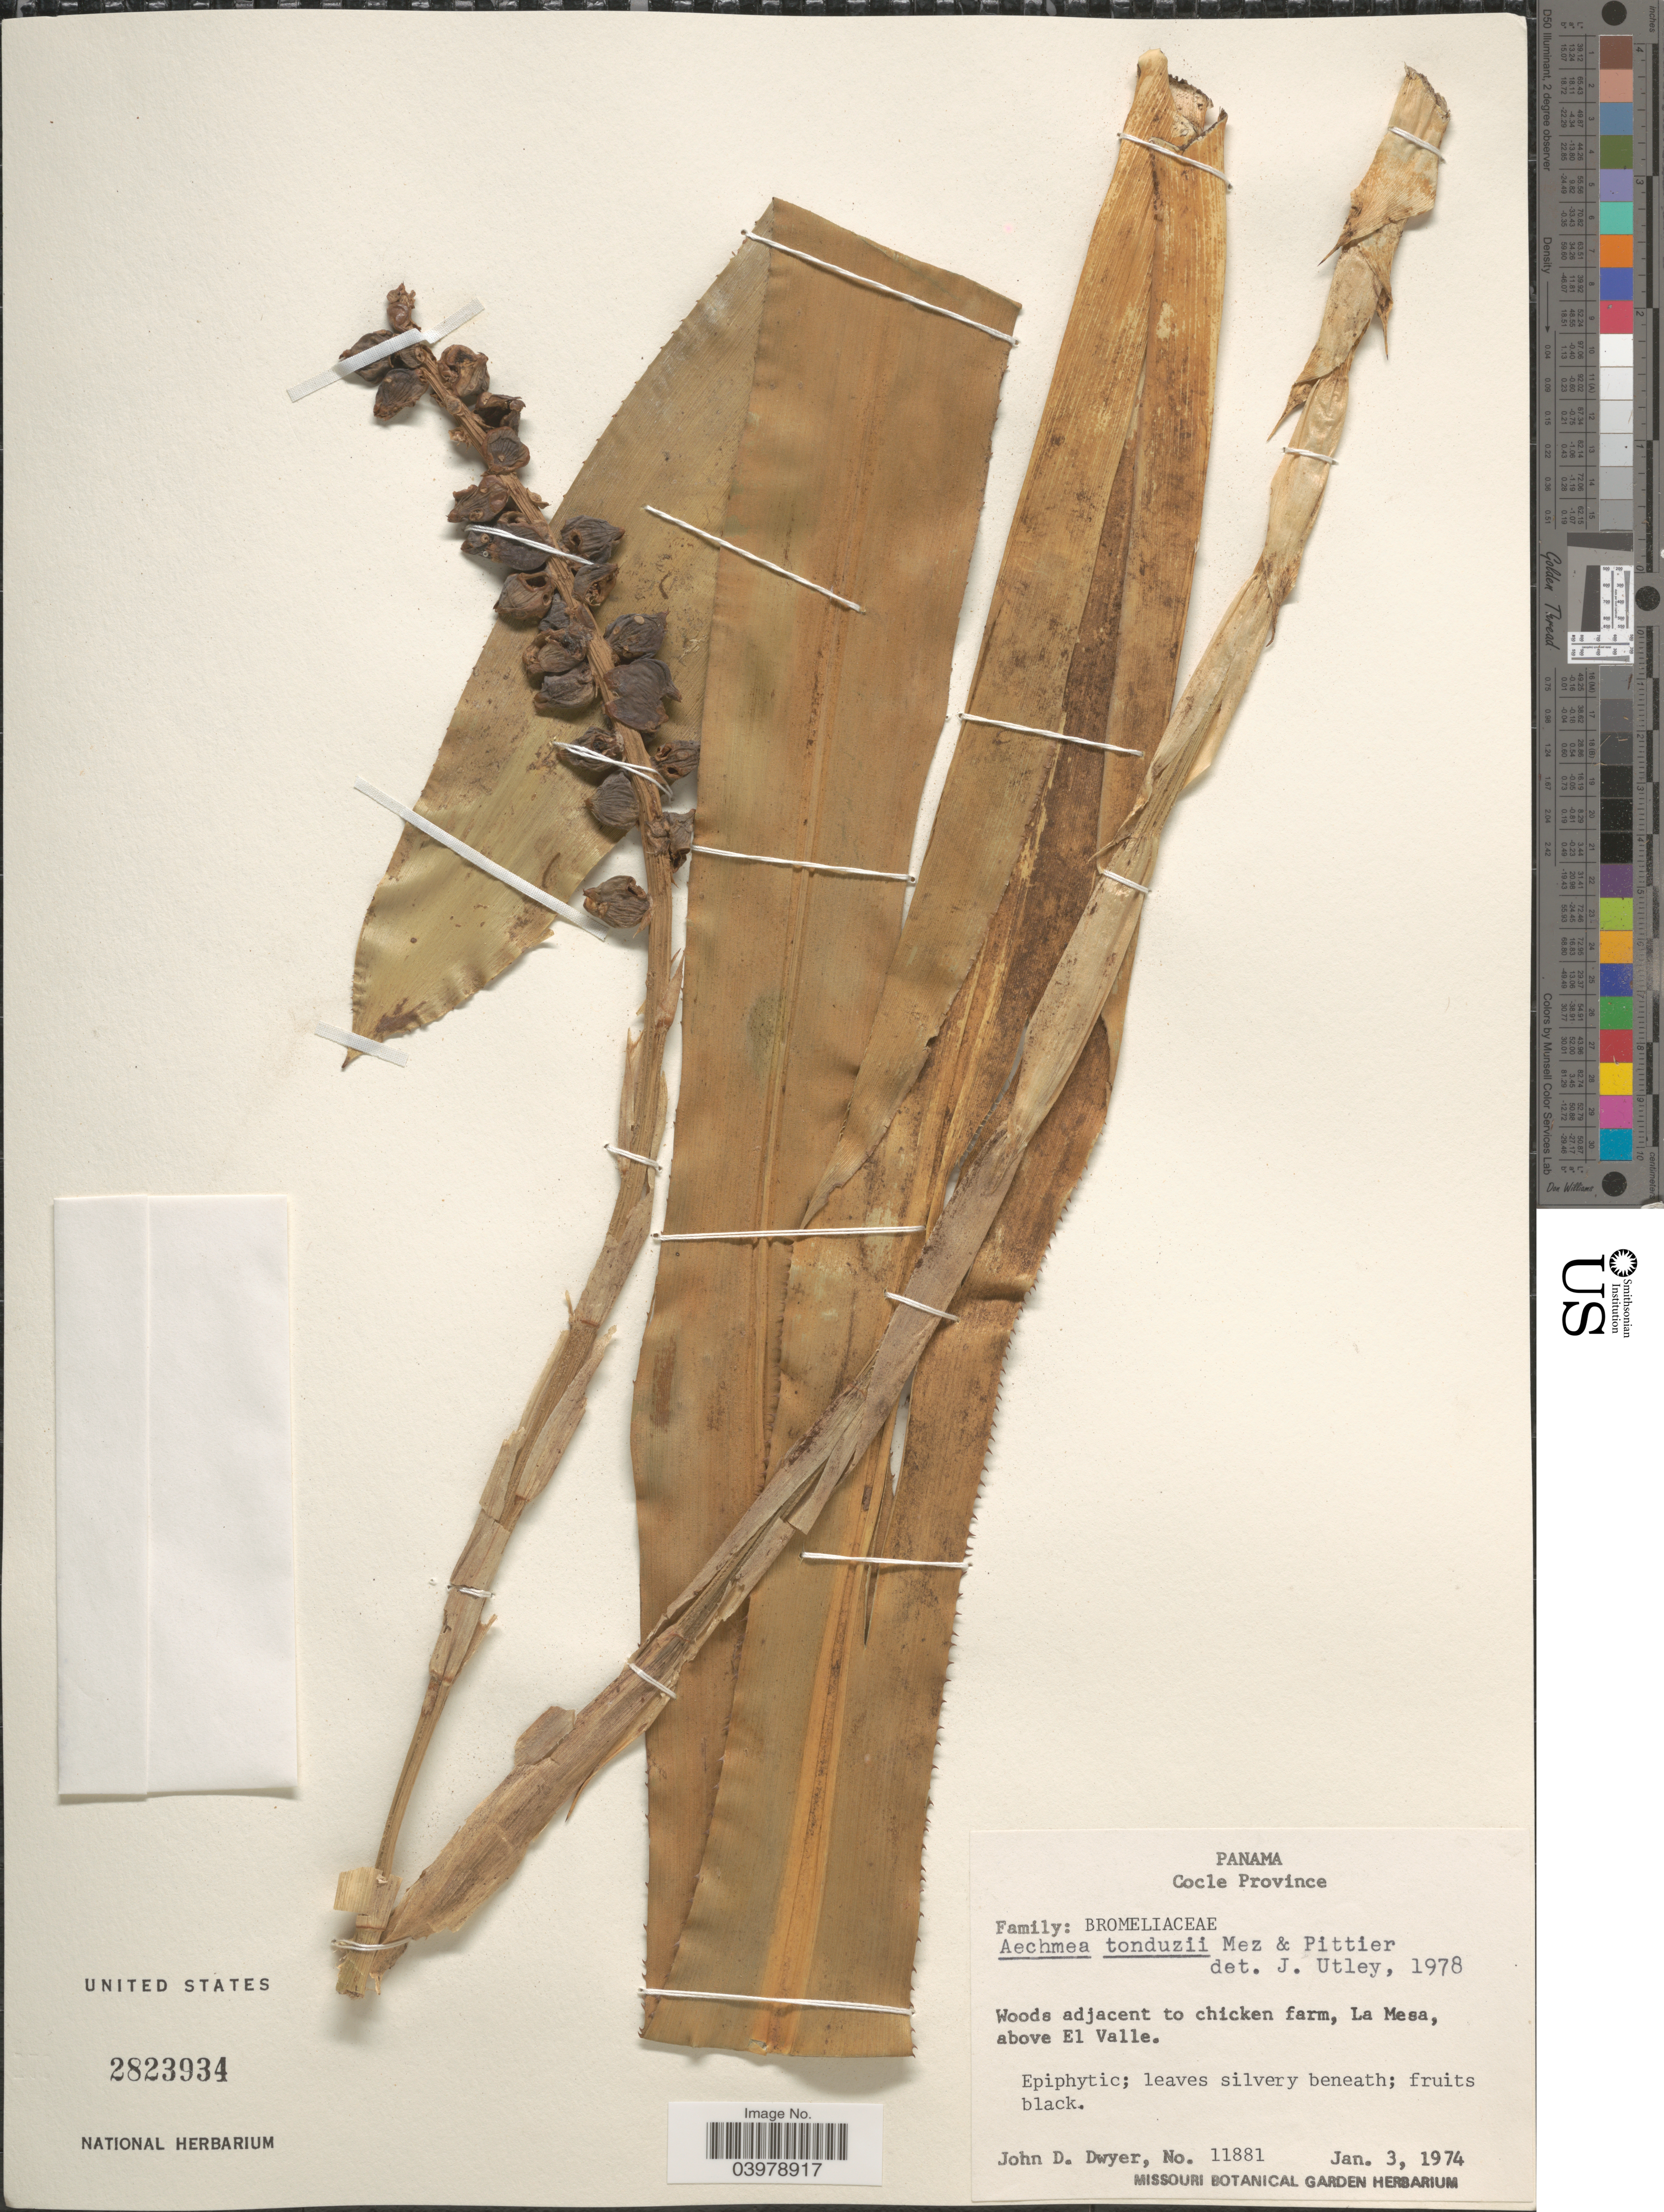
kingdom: Plantae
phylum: Tracheophyta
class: Liliopsida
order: Poales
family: Bromeliaceae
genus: Aechmea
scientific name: Aechmea tonduzii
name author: Mez & Pittier ex Mez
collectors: J. D. Dwyer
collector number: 11881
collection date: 1974-01-03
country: Panama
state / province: Cocle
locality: La Mesa, above El Valle.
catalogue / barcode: US 2823934